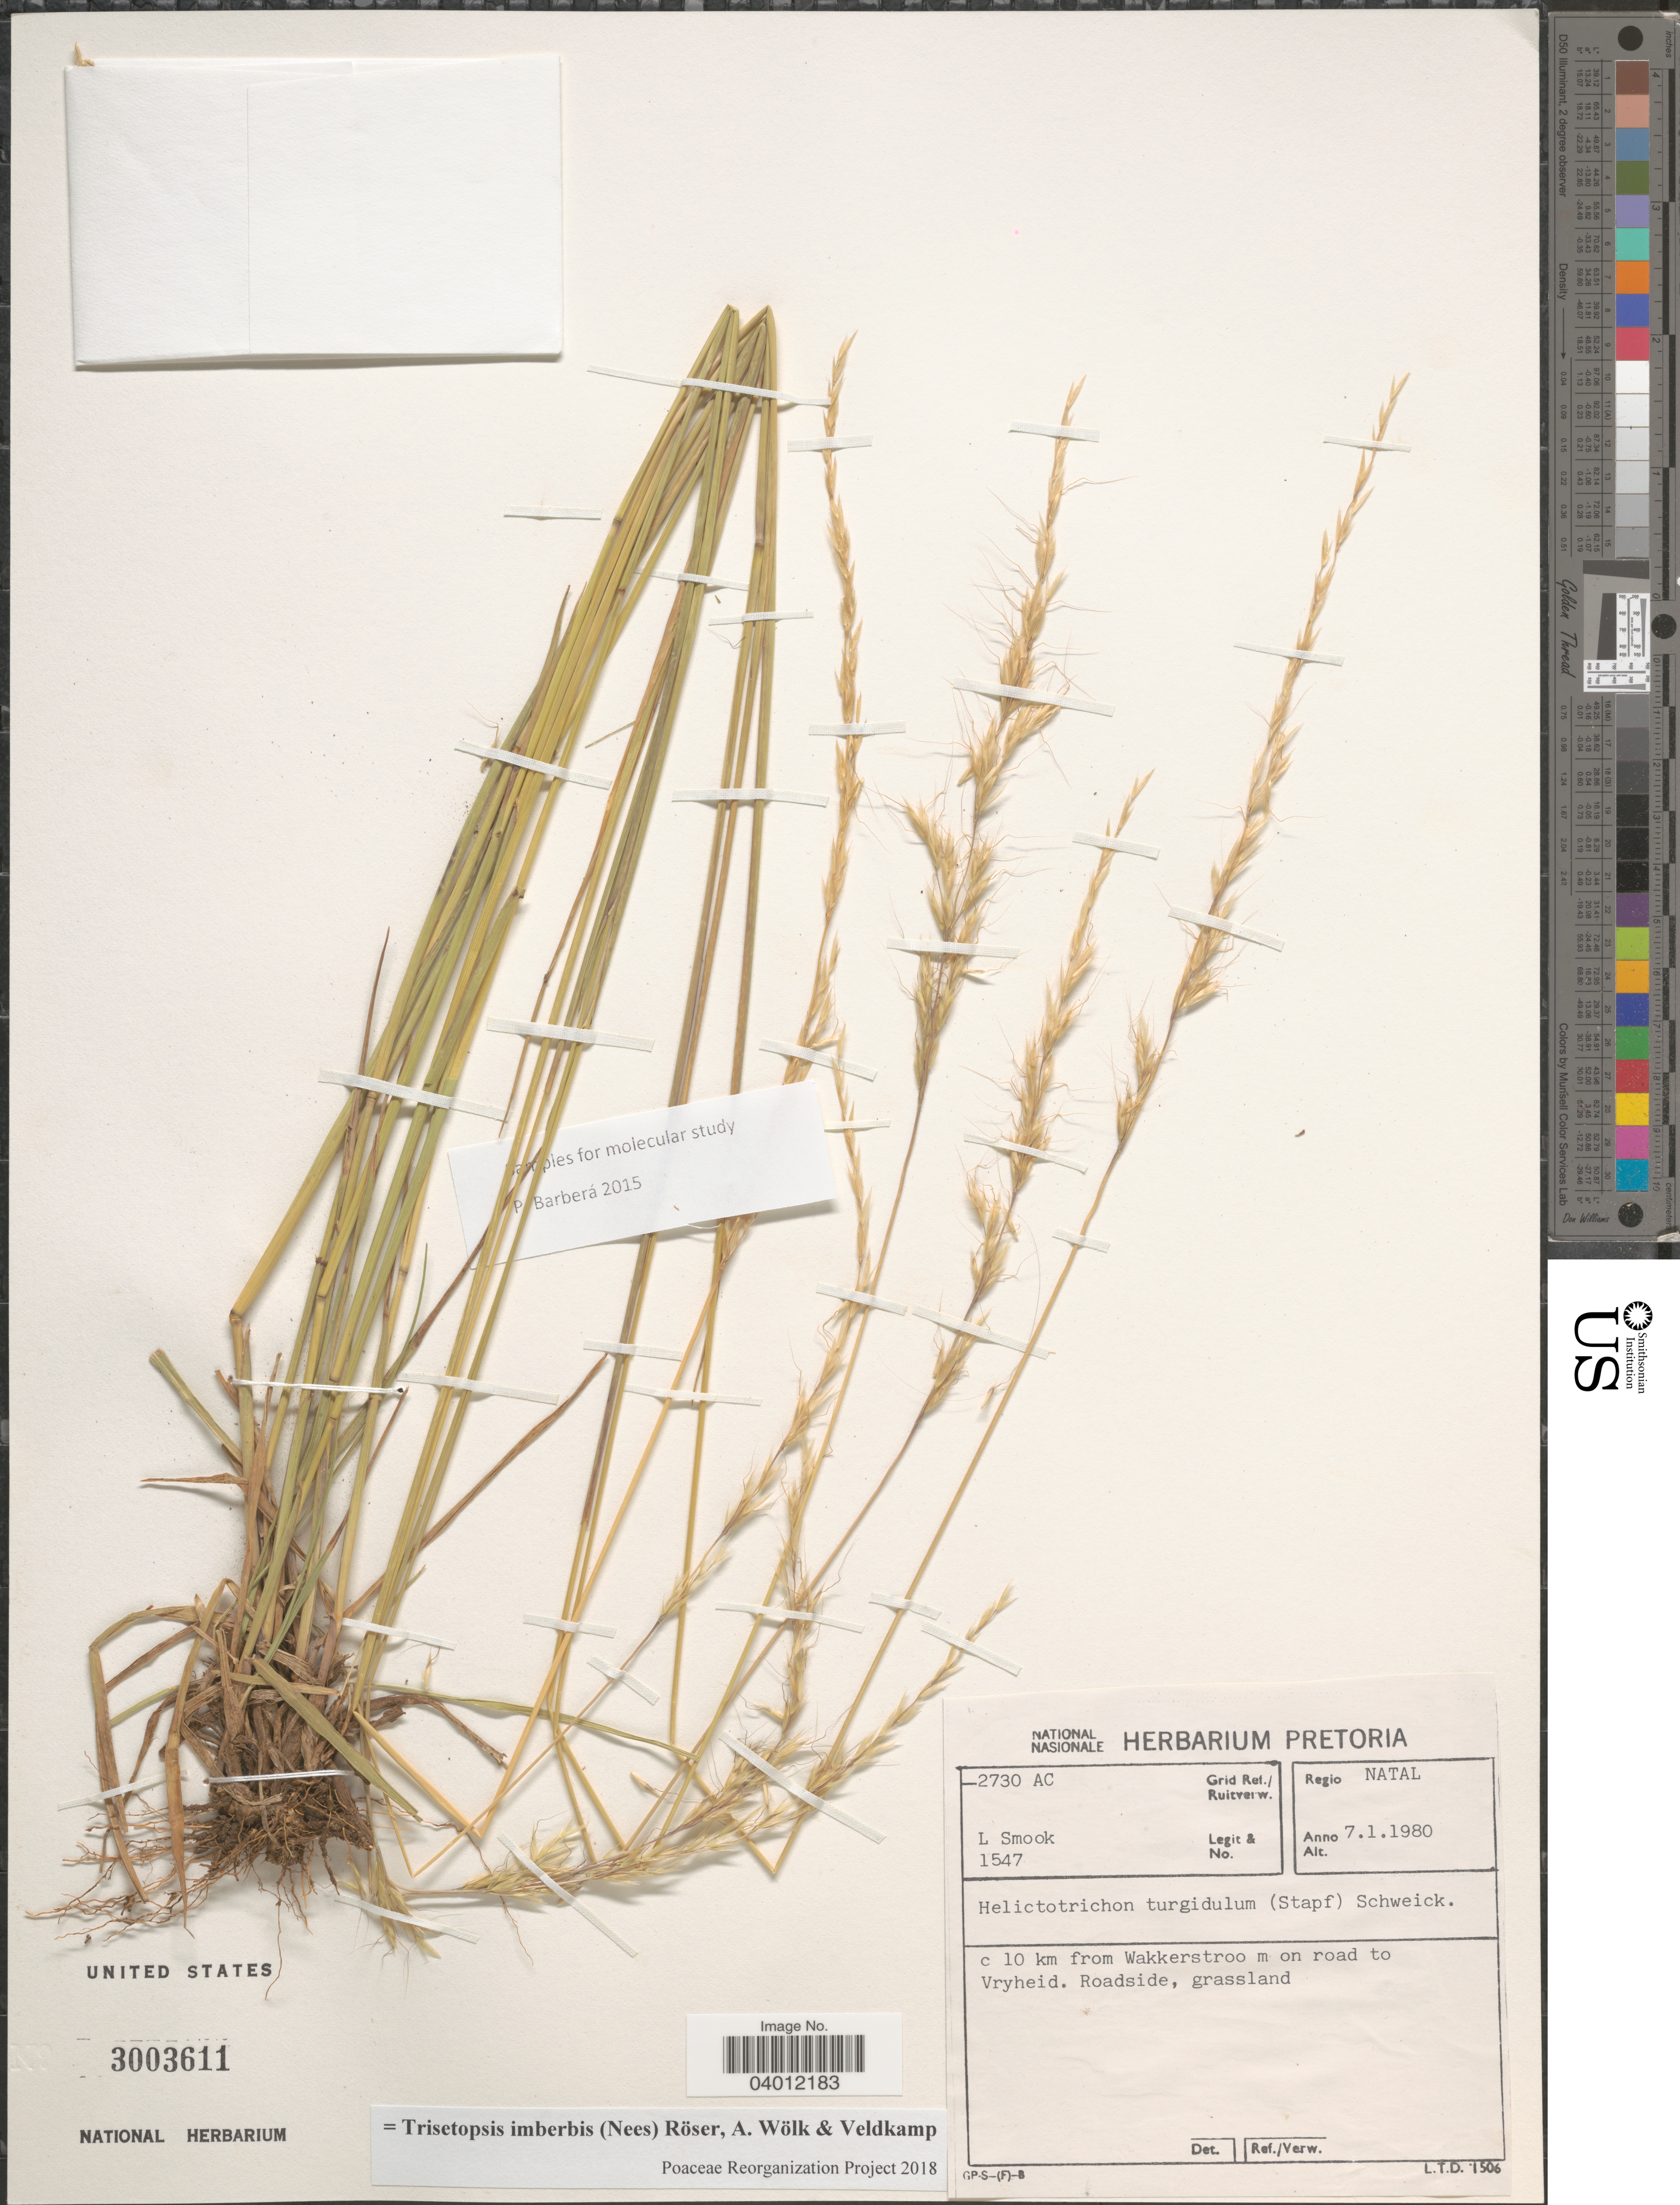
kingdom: Plantae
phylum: Tracheophyta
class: Liliopsida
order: Poales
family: Poaceae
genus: Trisetopsis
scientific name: Trisetopsis imberbis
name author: (Nees) Röser et al.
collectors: L. Smook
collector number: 1547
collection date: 1980-01-07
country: South Africa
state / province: KwaZulu-Natal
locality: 2730 Grid Ref./Ruitverw. Regio Natal. c 10 km from Wakkerstroo m on road to Vryheid.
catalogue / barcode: US 3003611